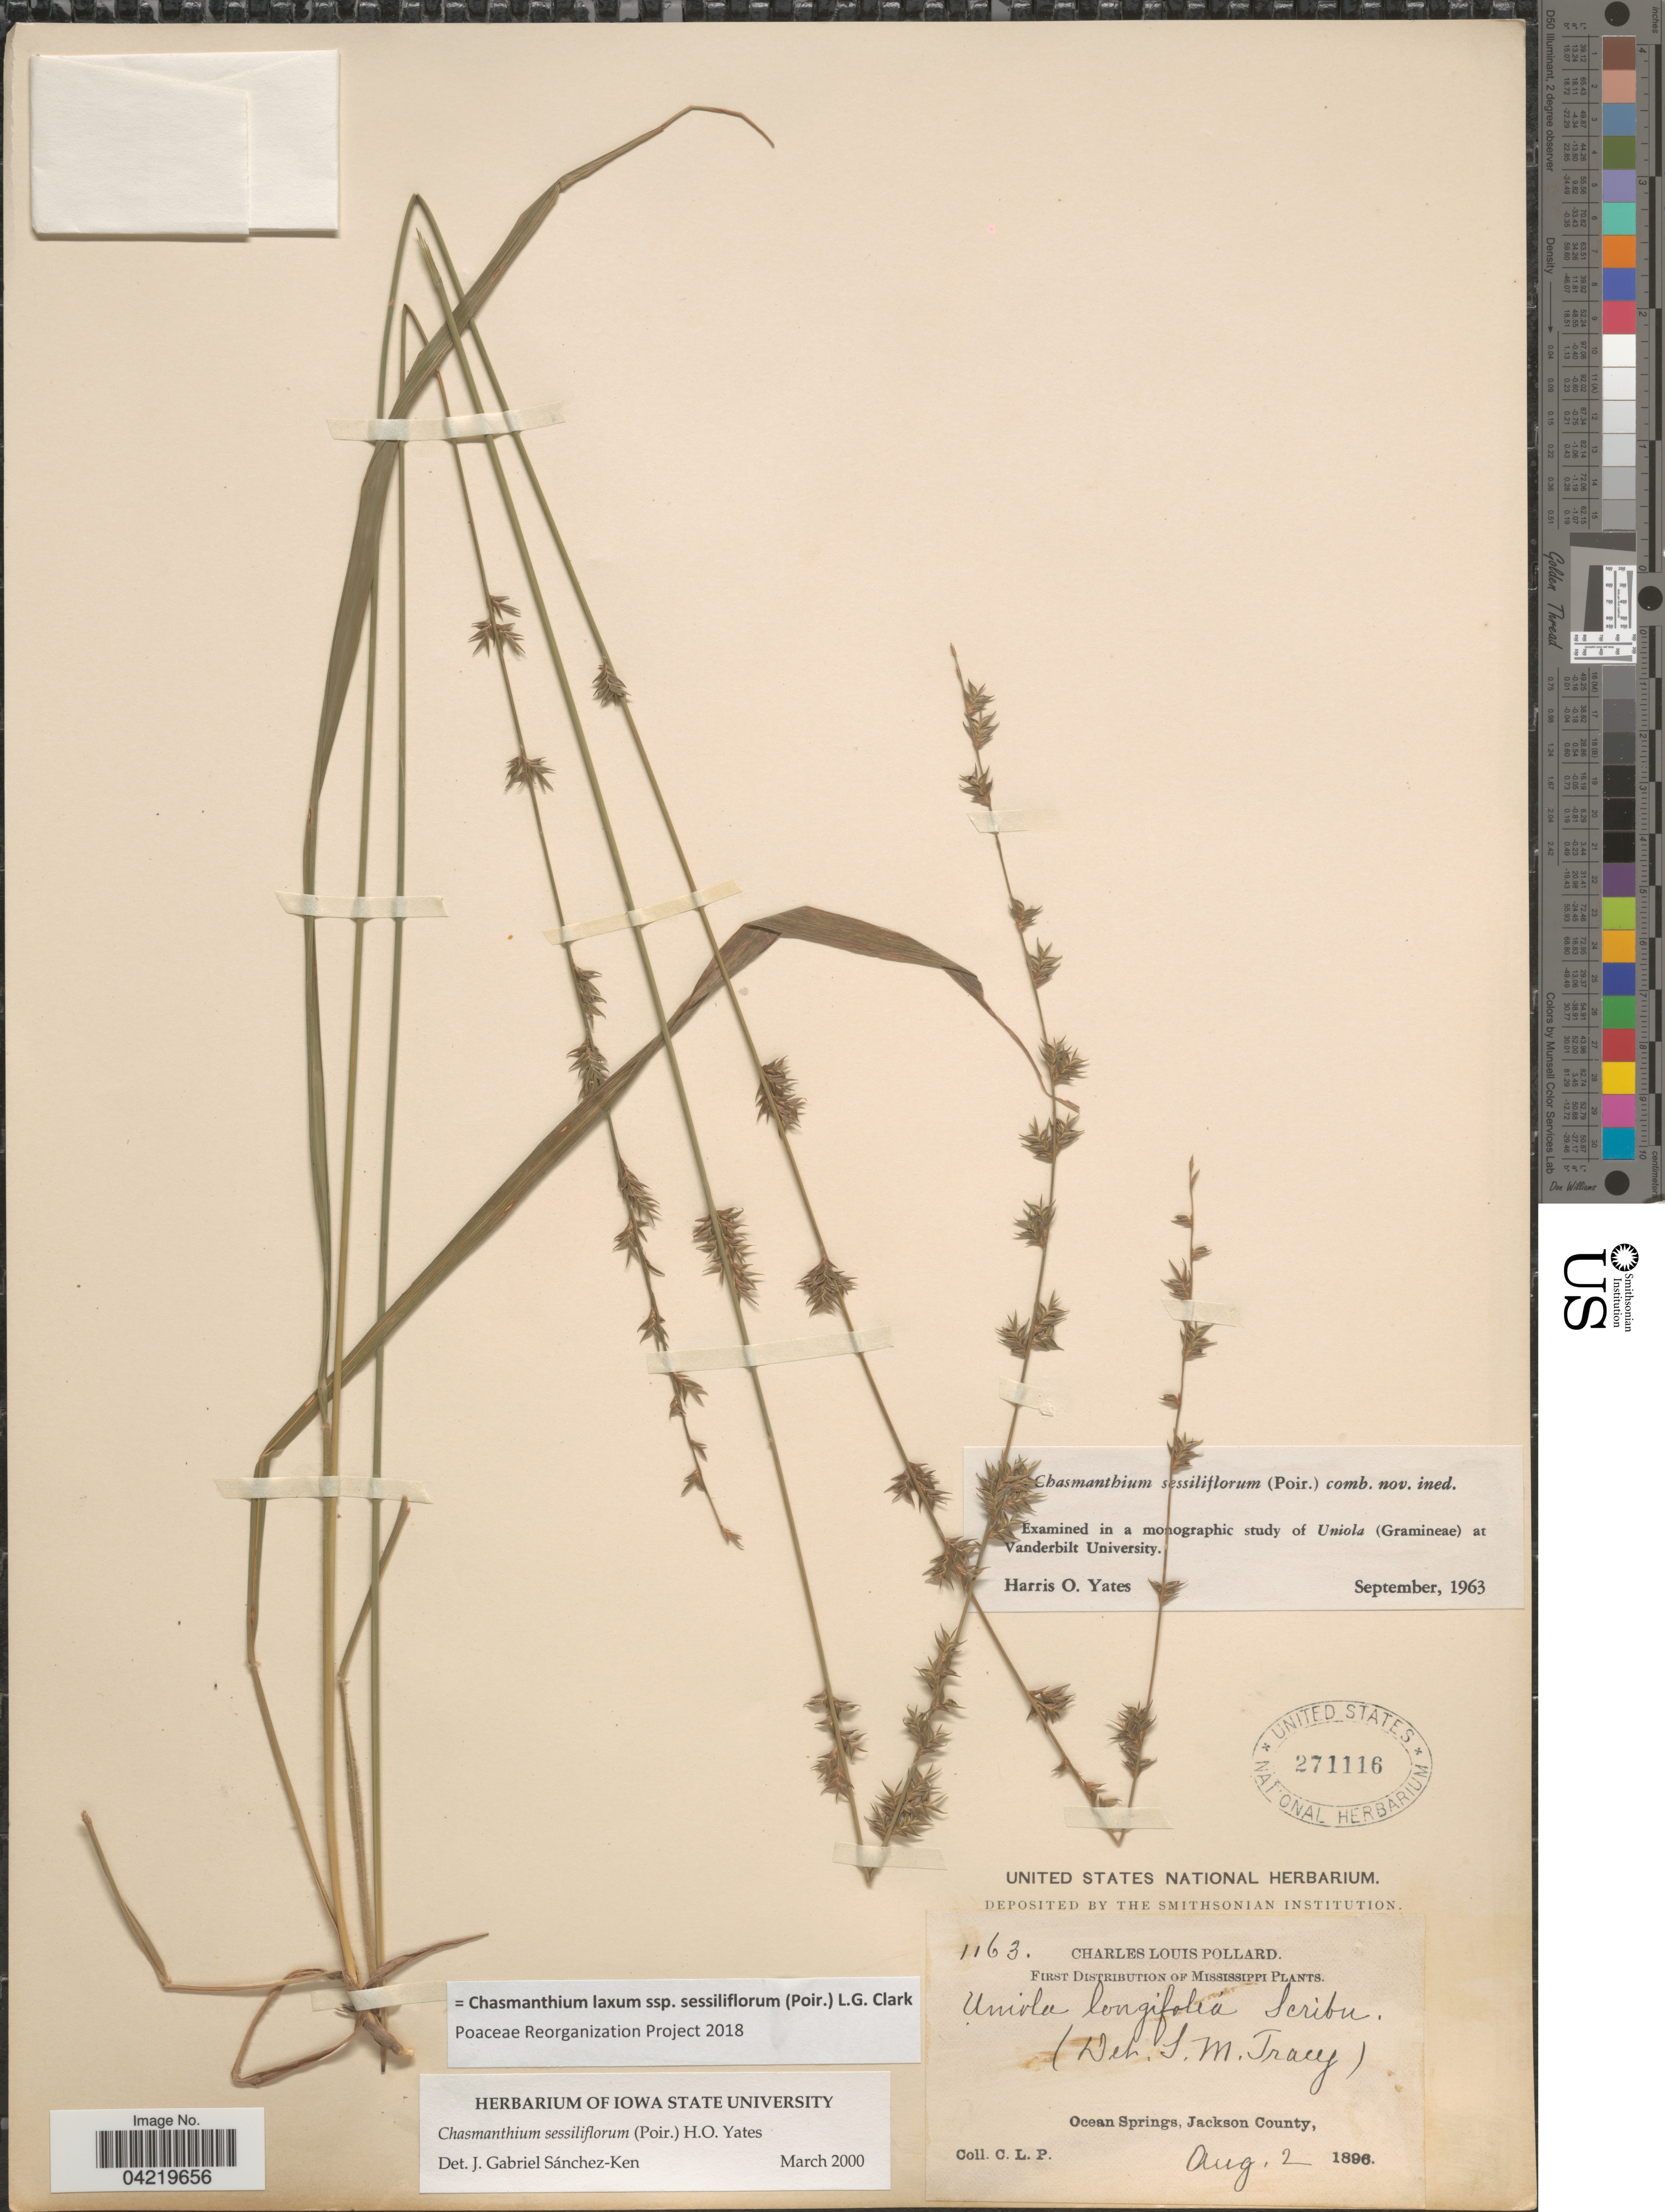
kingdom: Plantae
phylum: Tracheophyta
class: Liliopsida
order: Poales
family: Poaceae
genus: Chasmanthium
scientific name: Chasmanthium laxum subsp. sessiliflorum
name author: (L.) H.O. Yates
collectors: C. L. Pollard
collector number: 1163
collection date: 1896-08-02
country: United States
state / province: Mississippi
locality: Ocean Springs, Jackson County.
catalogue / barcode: US 271116